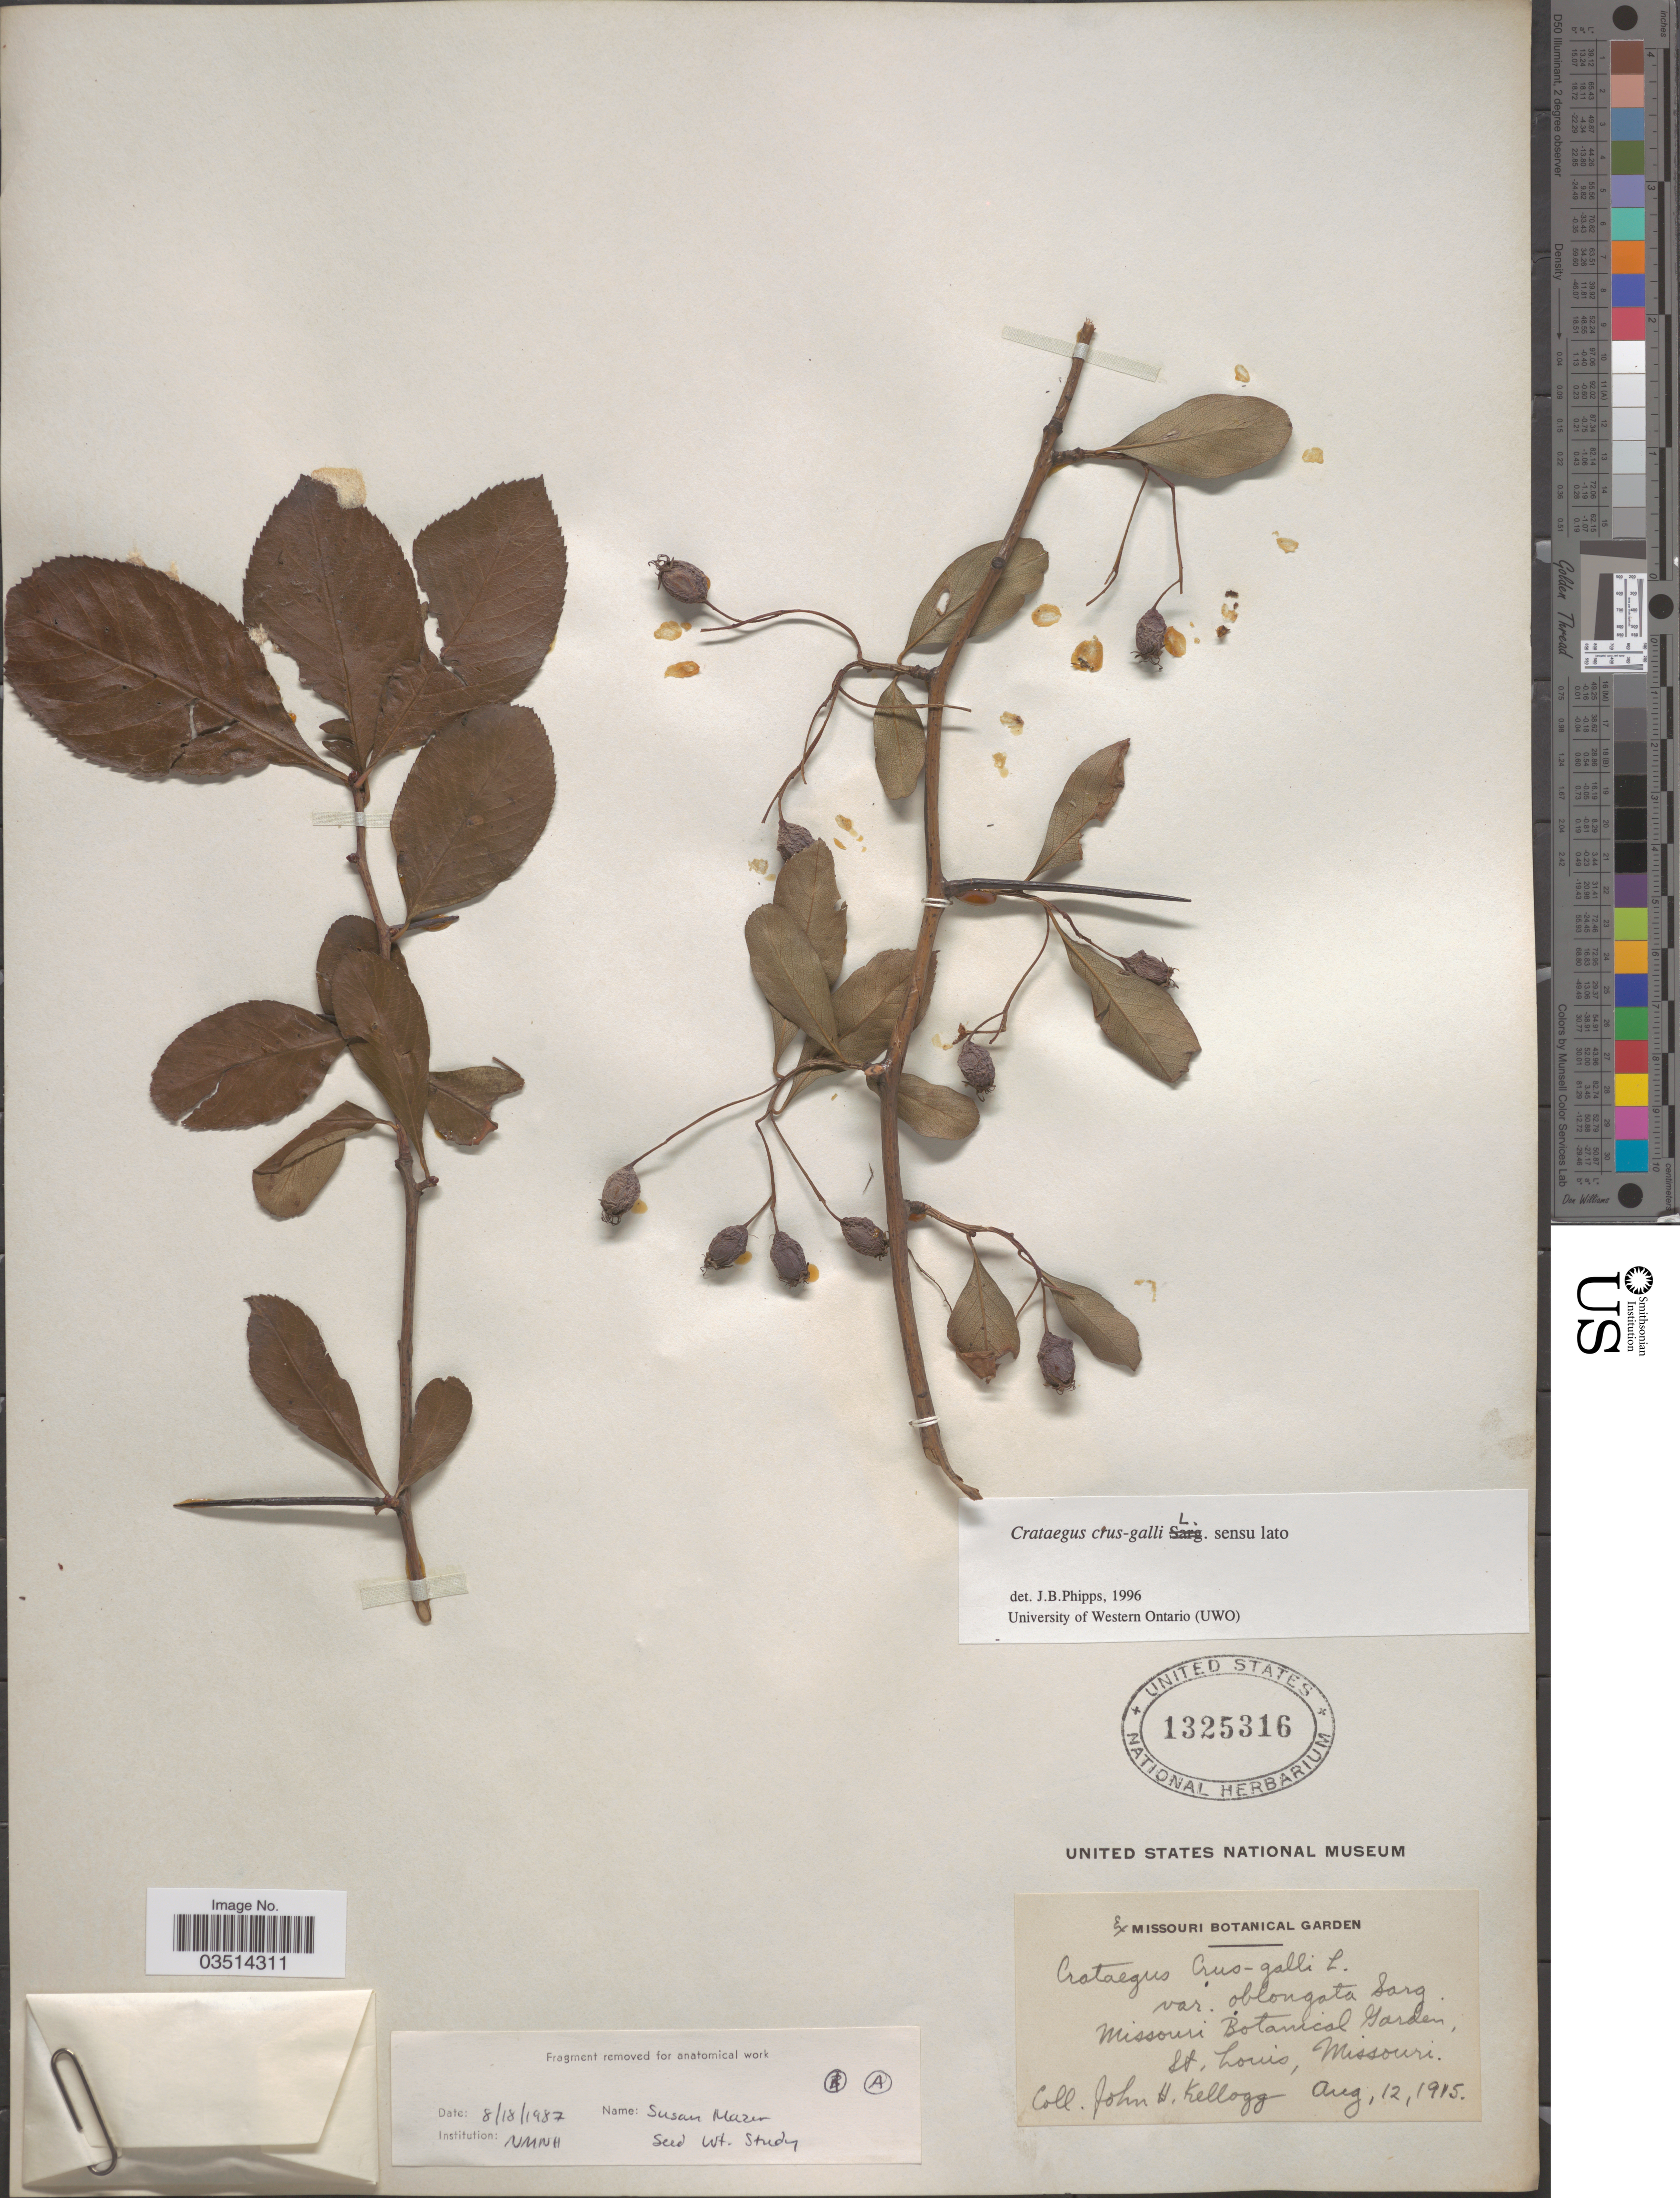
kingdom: Plantae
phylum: Tracheophyta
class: Magnoliopsida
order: Rosales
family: Rosaceae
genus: Crataegus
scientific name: Crataegus crus-galli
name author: L.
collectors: J. H. Kellogg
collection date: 1915-08-12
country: United States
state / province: Missouri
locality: Missouri Botanical Garden, St. Louis.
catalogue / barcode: US 1325316